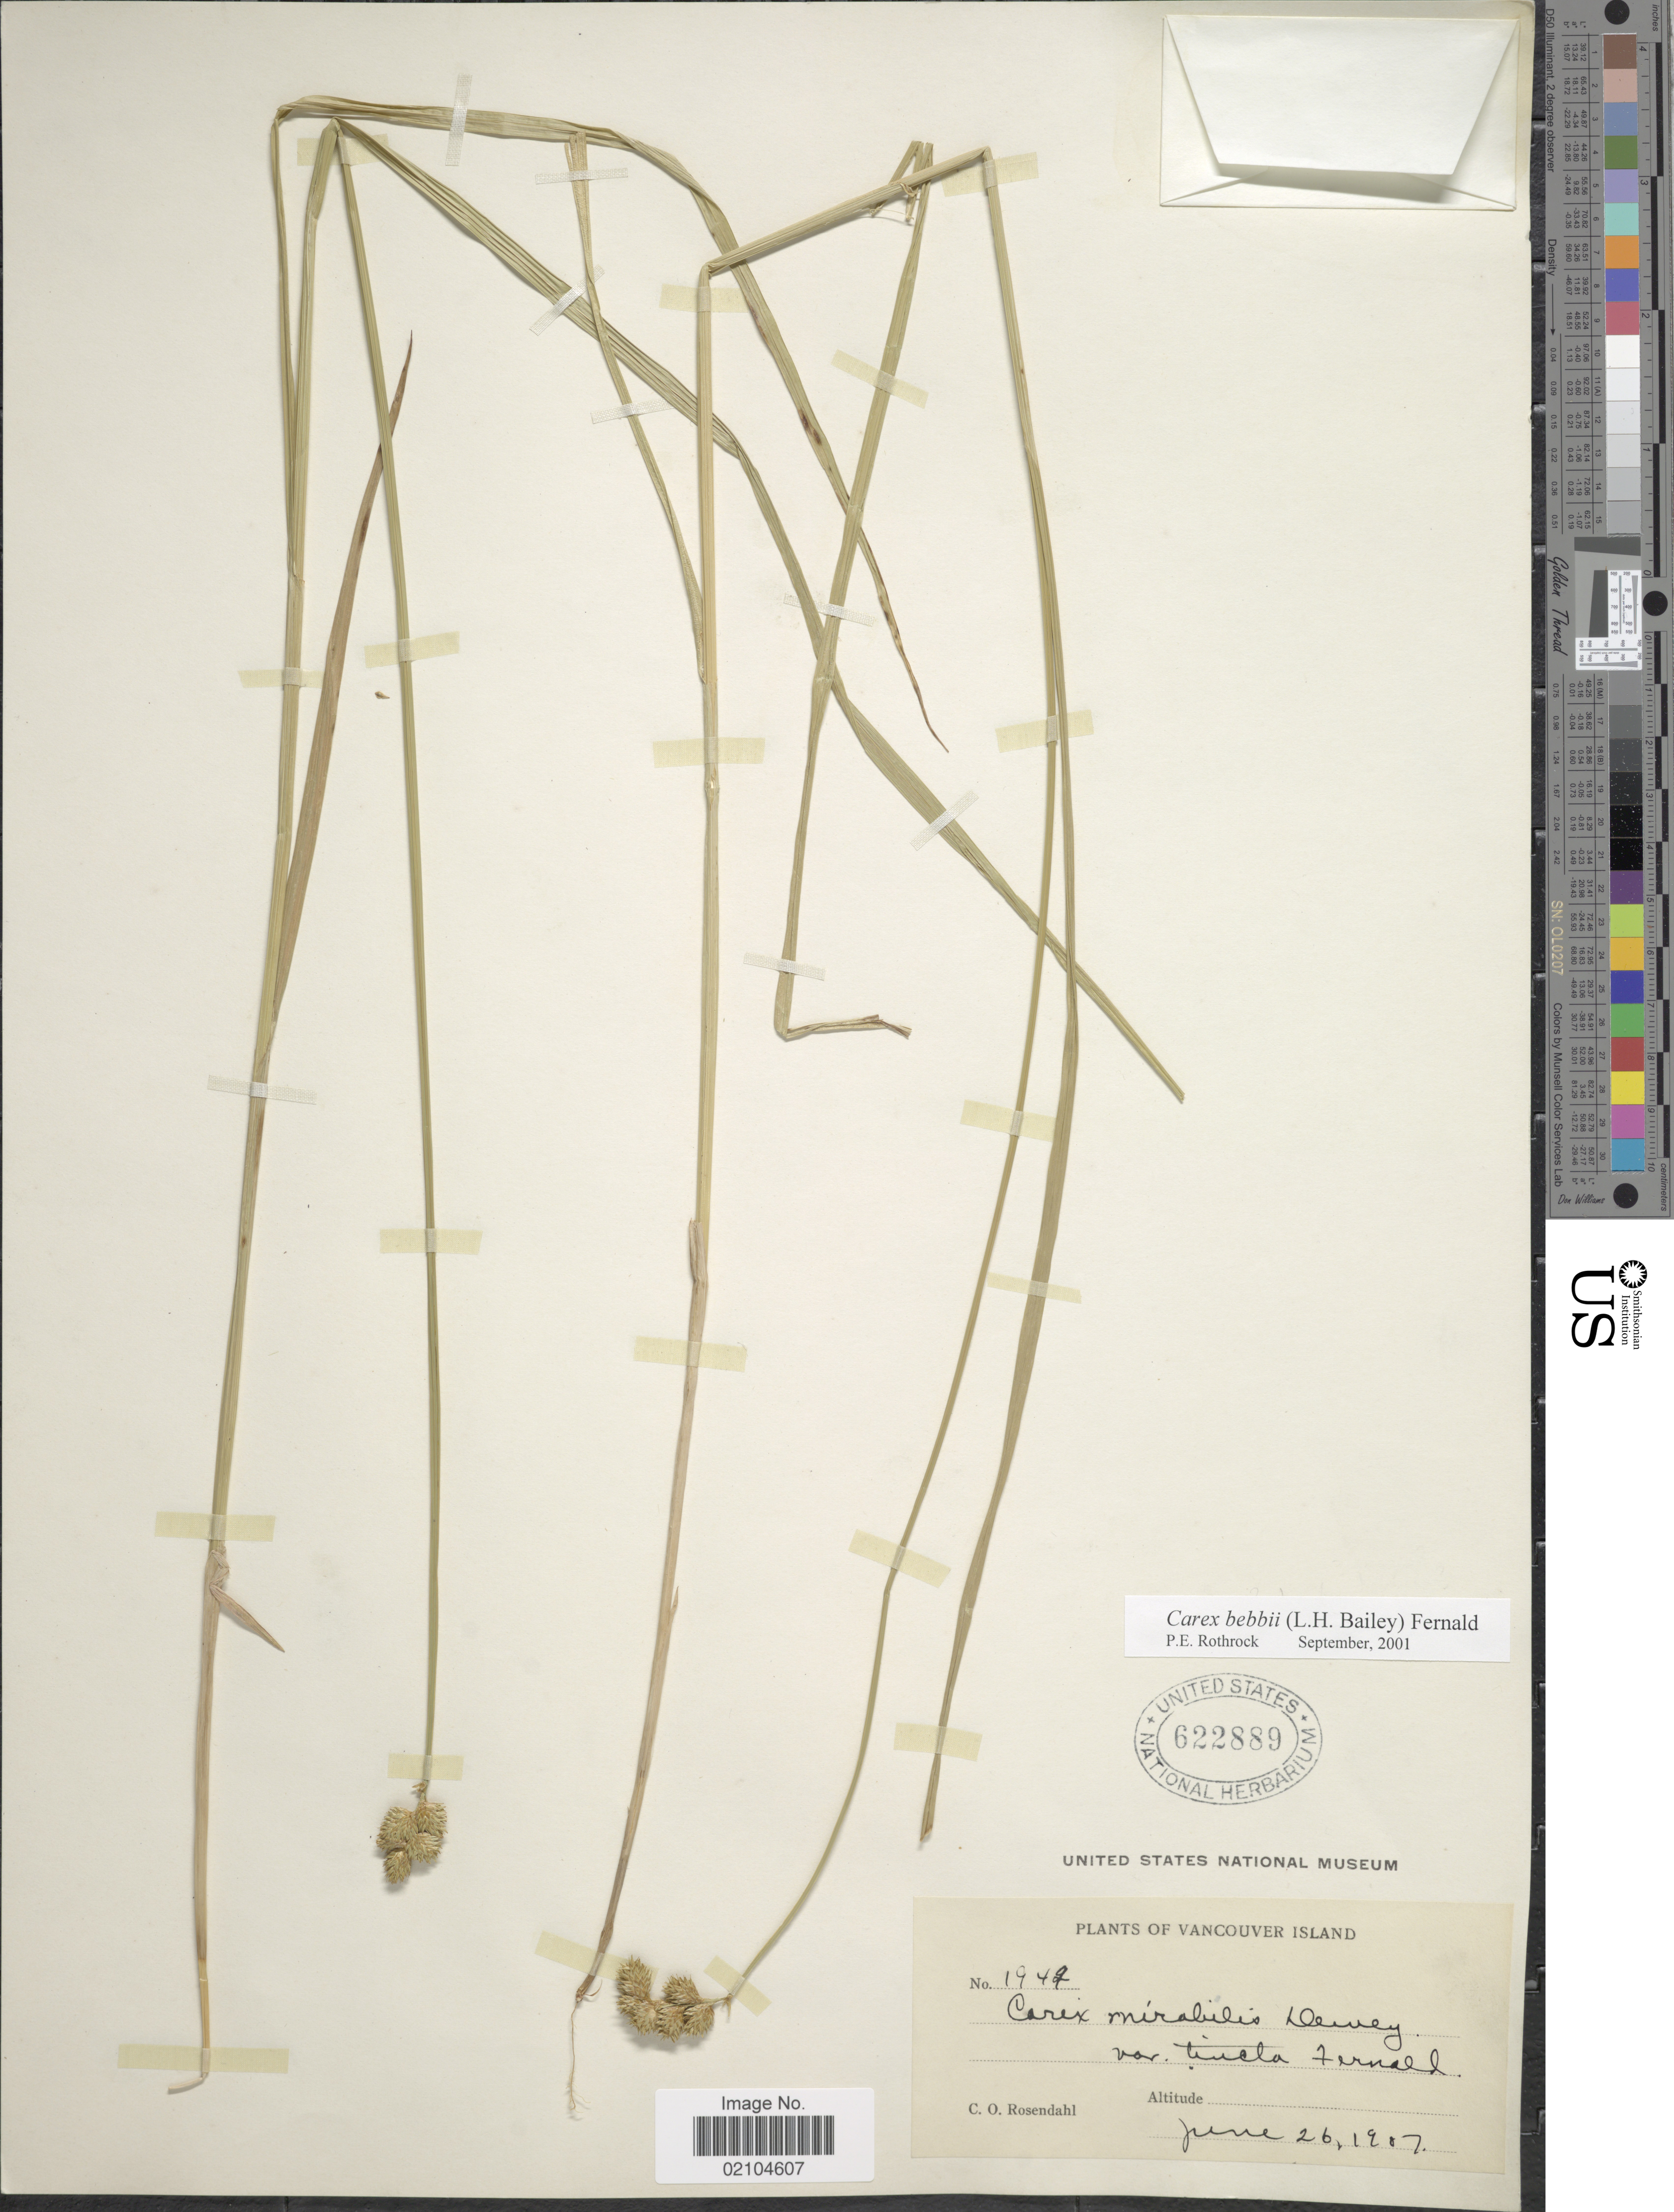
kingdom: Plantae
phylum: Tracheophyta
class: Liliopsida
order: Poales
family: Cyperaceae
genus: Carex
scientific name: Carex bebbii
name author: (L.H. Bailey) Olney ex Fernald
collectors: C. O. Rosendahl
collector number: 194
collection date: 1907-06-26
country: Canada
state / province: British Columbia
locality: Vancouver Island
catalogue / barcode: US 622889